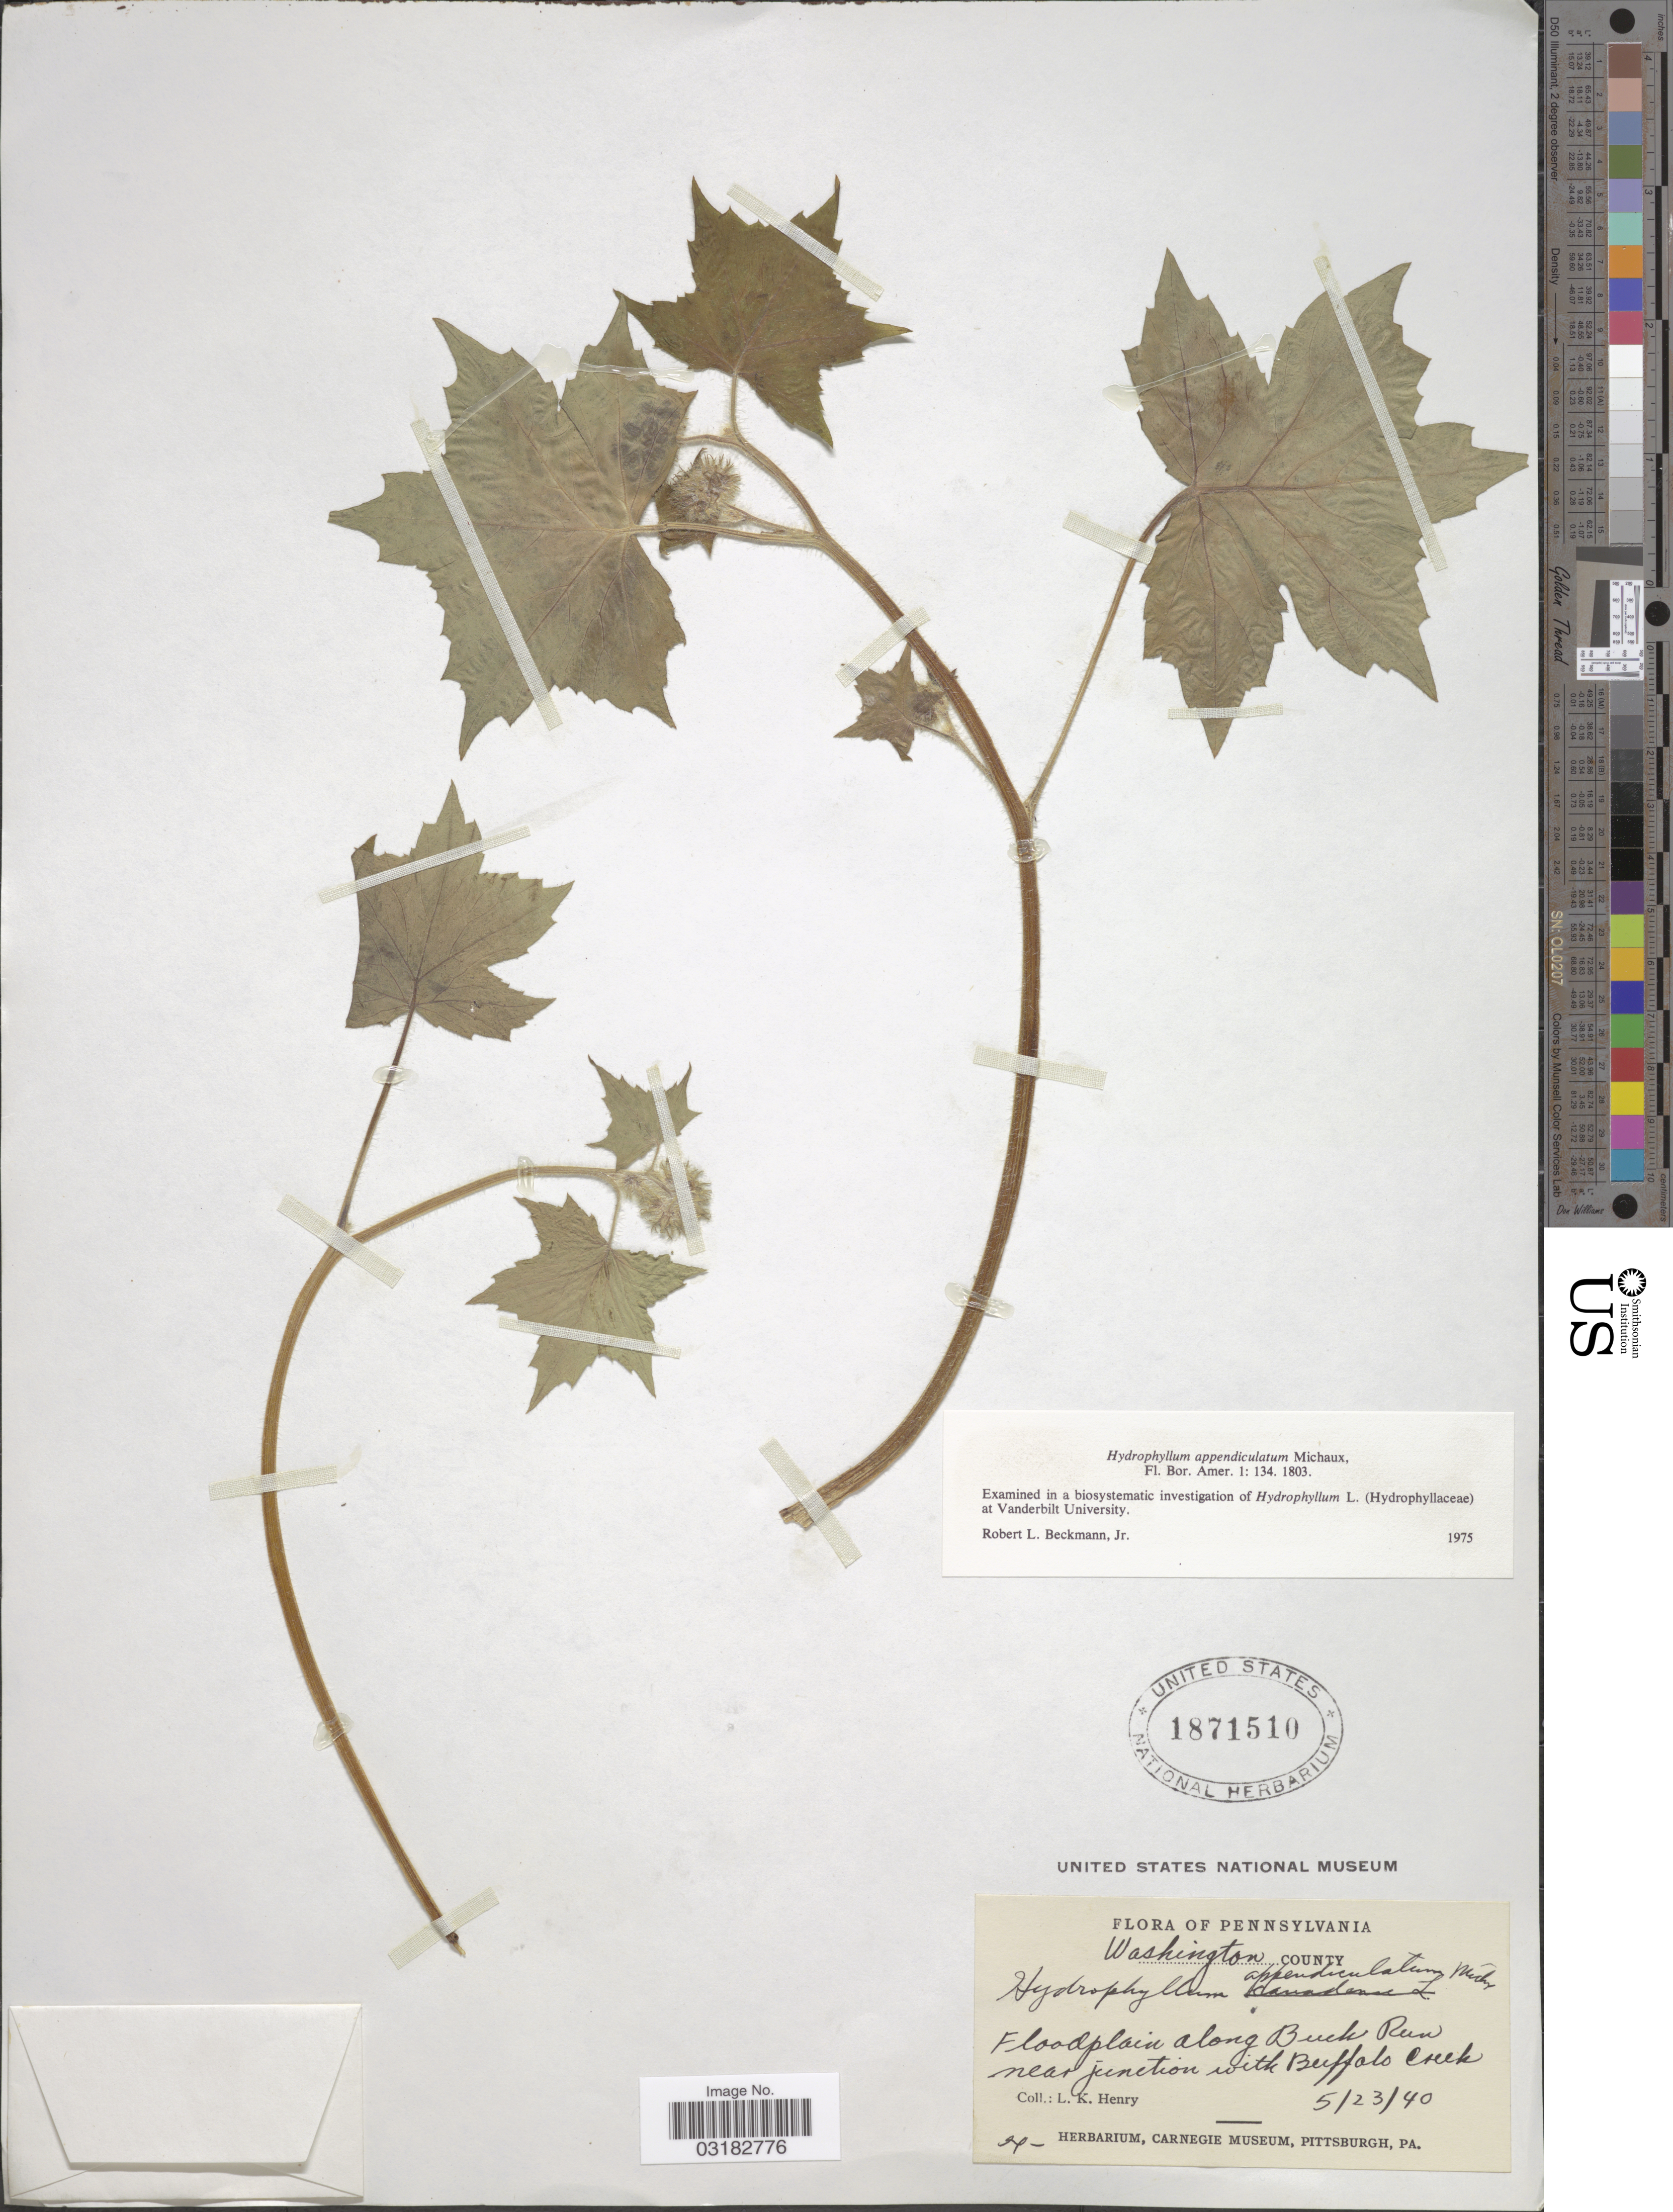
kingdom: Plantae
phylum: Tracheophyta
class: Magnoliopsida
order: Boraginales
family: Hydrophyllaceae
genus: Hydrophyllum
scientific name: Hydrophyllum appendiculatum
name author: Michx.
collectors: L. K. Henry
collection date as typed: Transcribed d/m/y: 23/5/40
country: United States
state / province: Pennsylvania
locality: Washington County. Floodplain along Buck Run near junction with Buffalo Creek.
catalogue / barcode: US 1871510